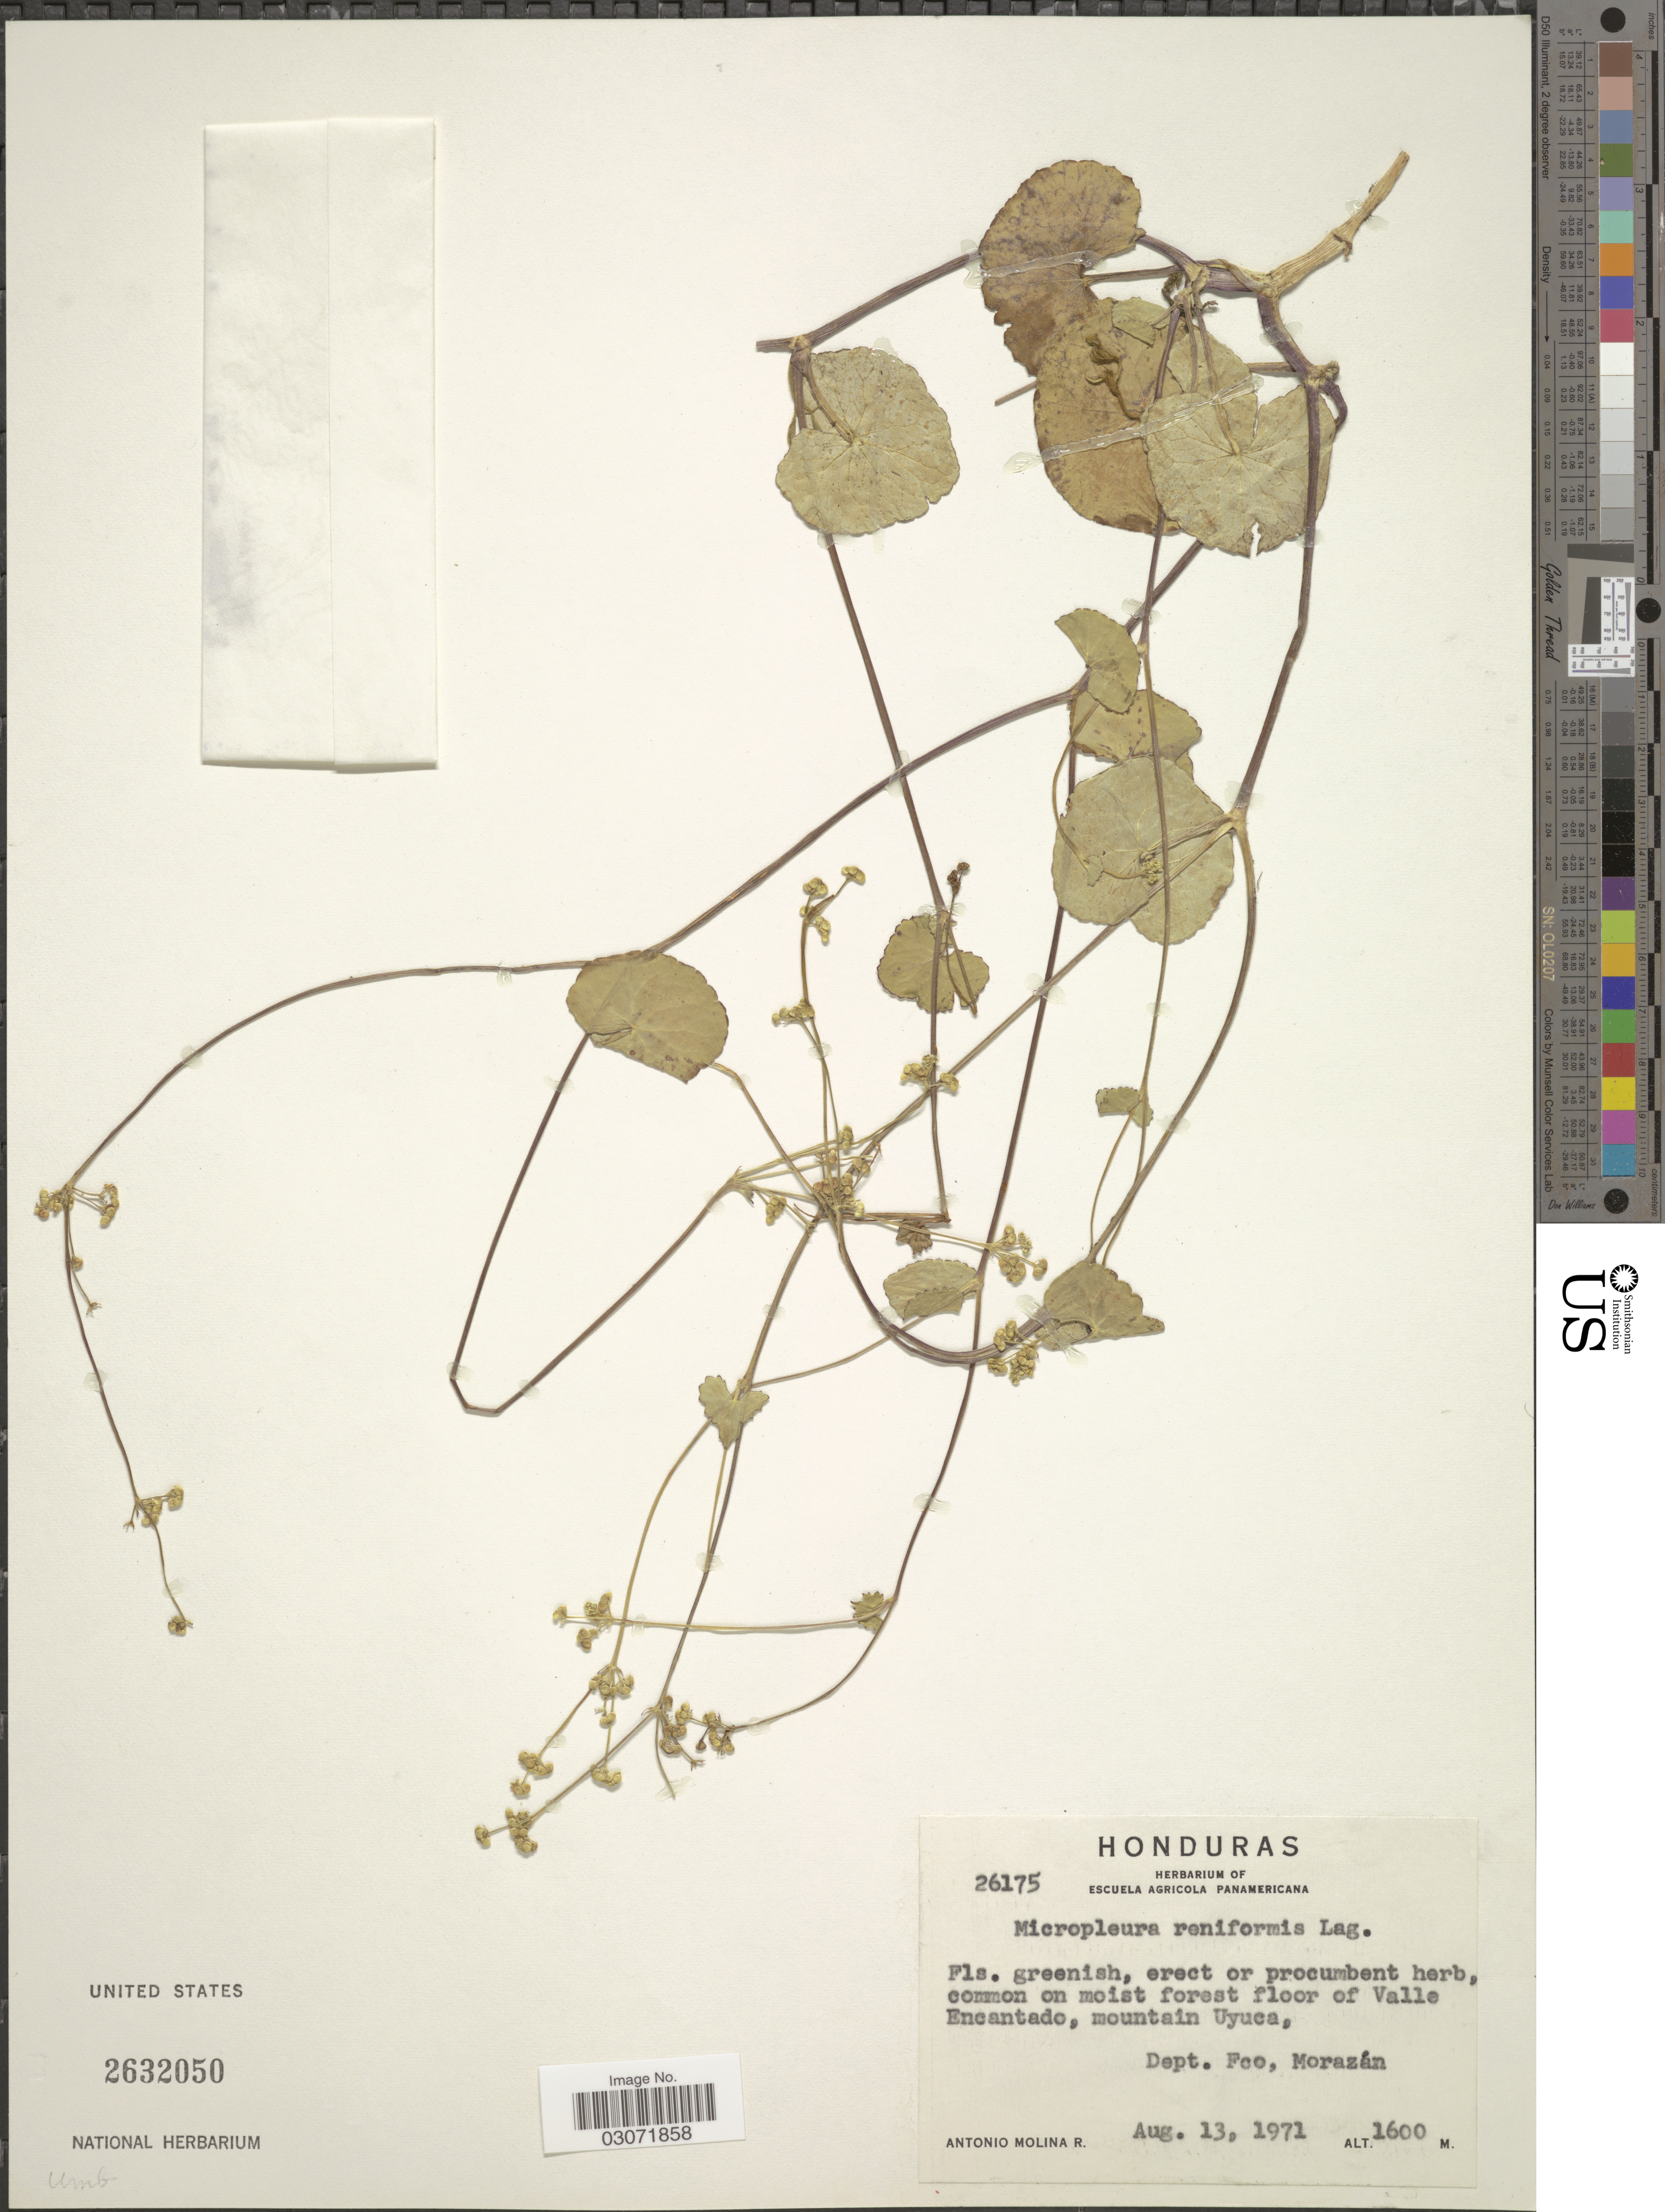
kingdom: Plantae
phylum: Tracheophyta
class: Magnoliopsida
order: Apiales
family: Apiaceae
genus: Micropleura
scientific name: Micropleura renifolia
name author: Lag.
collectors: A. Molina R.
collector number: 26175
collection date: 1971-08-13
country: Honduras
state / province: Fco. Morazán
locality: Common on moist forest floor of Valle Encantado, mountain Uyuca, Dept. Fco. Morazán.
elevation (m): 1600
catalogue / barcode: US 2632050